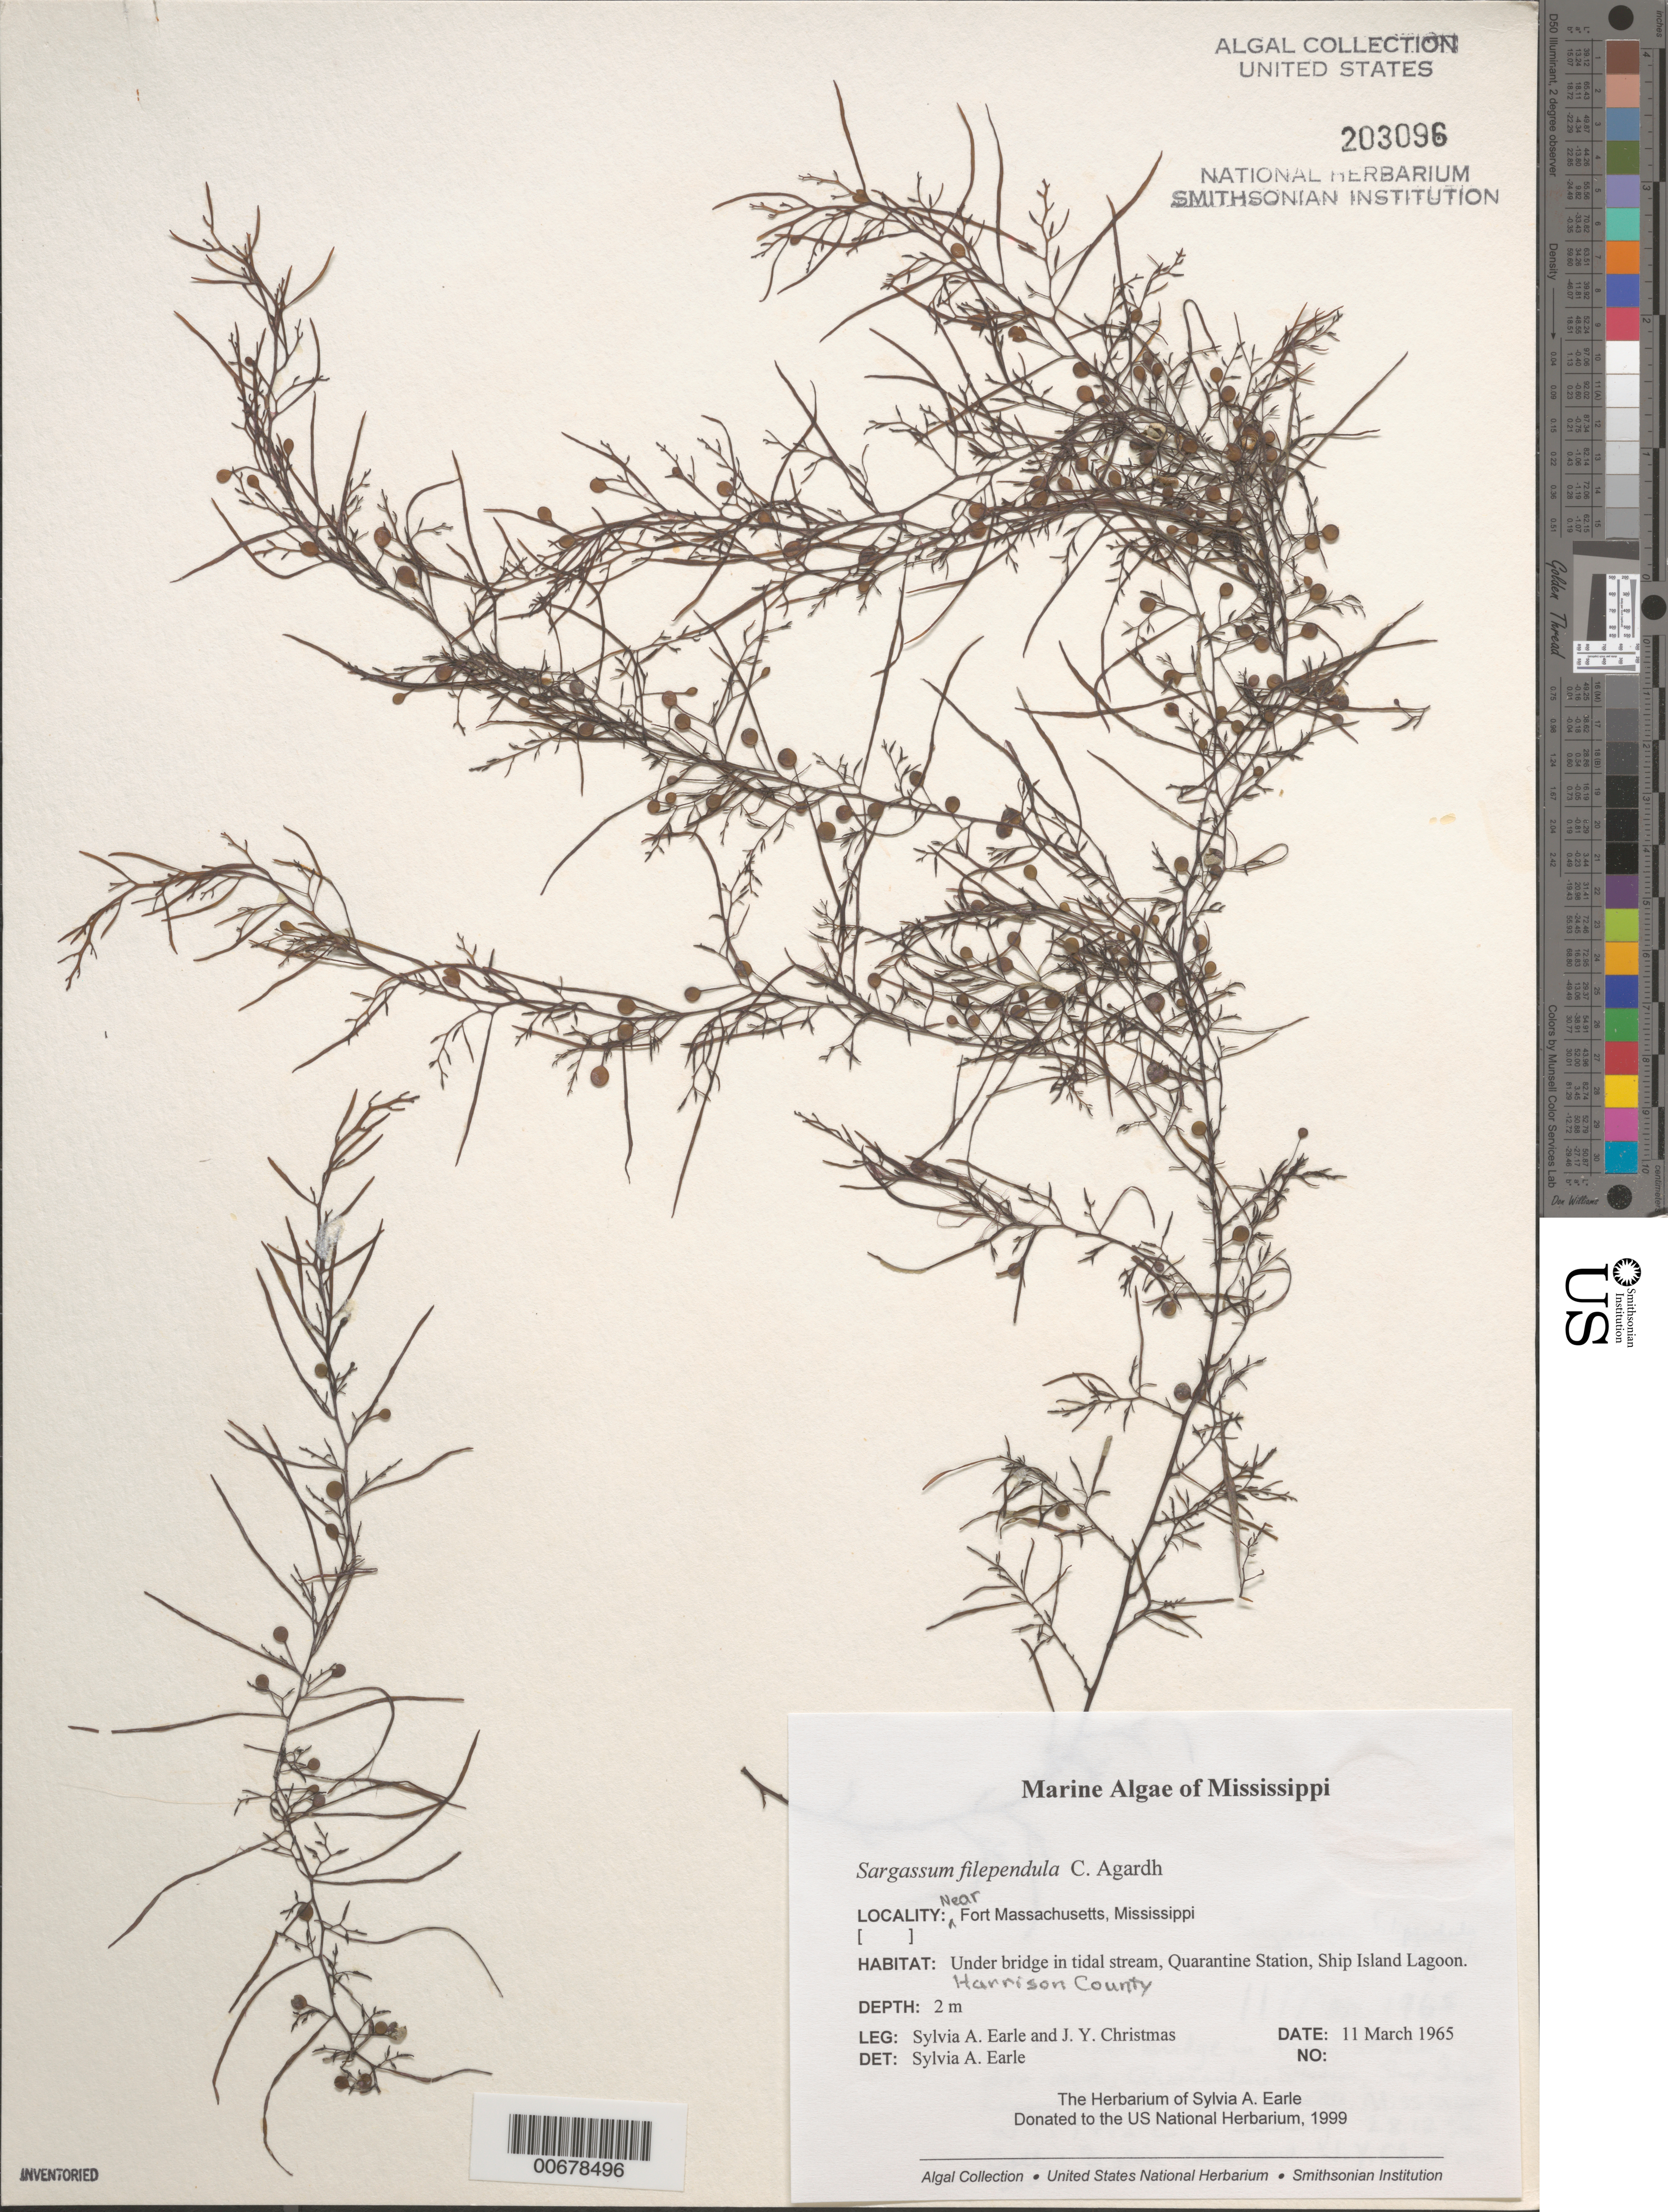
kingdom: Chromista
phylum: Ochrophyta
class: Phaeophyceae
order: Fucales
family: Sargassaceae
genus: Sargassum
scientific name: Sargassum filipendula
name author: C. Agardh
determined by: Earle, S. A.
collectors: S. A. Earle & J. Christmas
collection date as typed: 11 Mar 1965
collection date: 1965-03-11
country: United States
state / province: Mississippi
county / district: Harrison County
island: Ship Island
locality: Ship Island Lagoon, Quarantine Station, near Fort Massachusetts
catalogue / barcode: US 203096